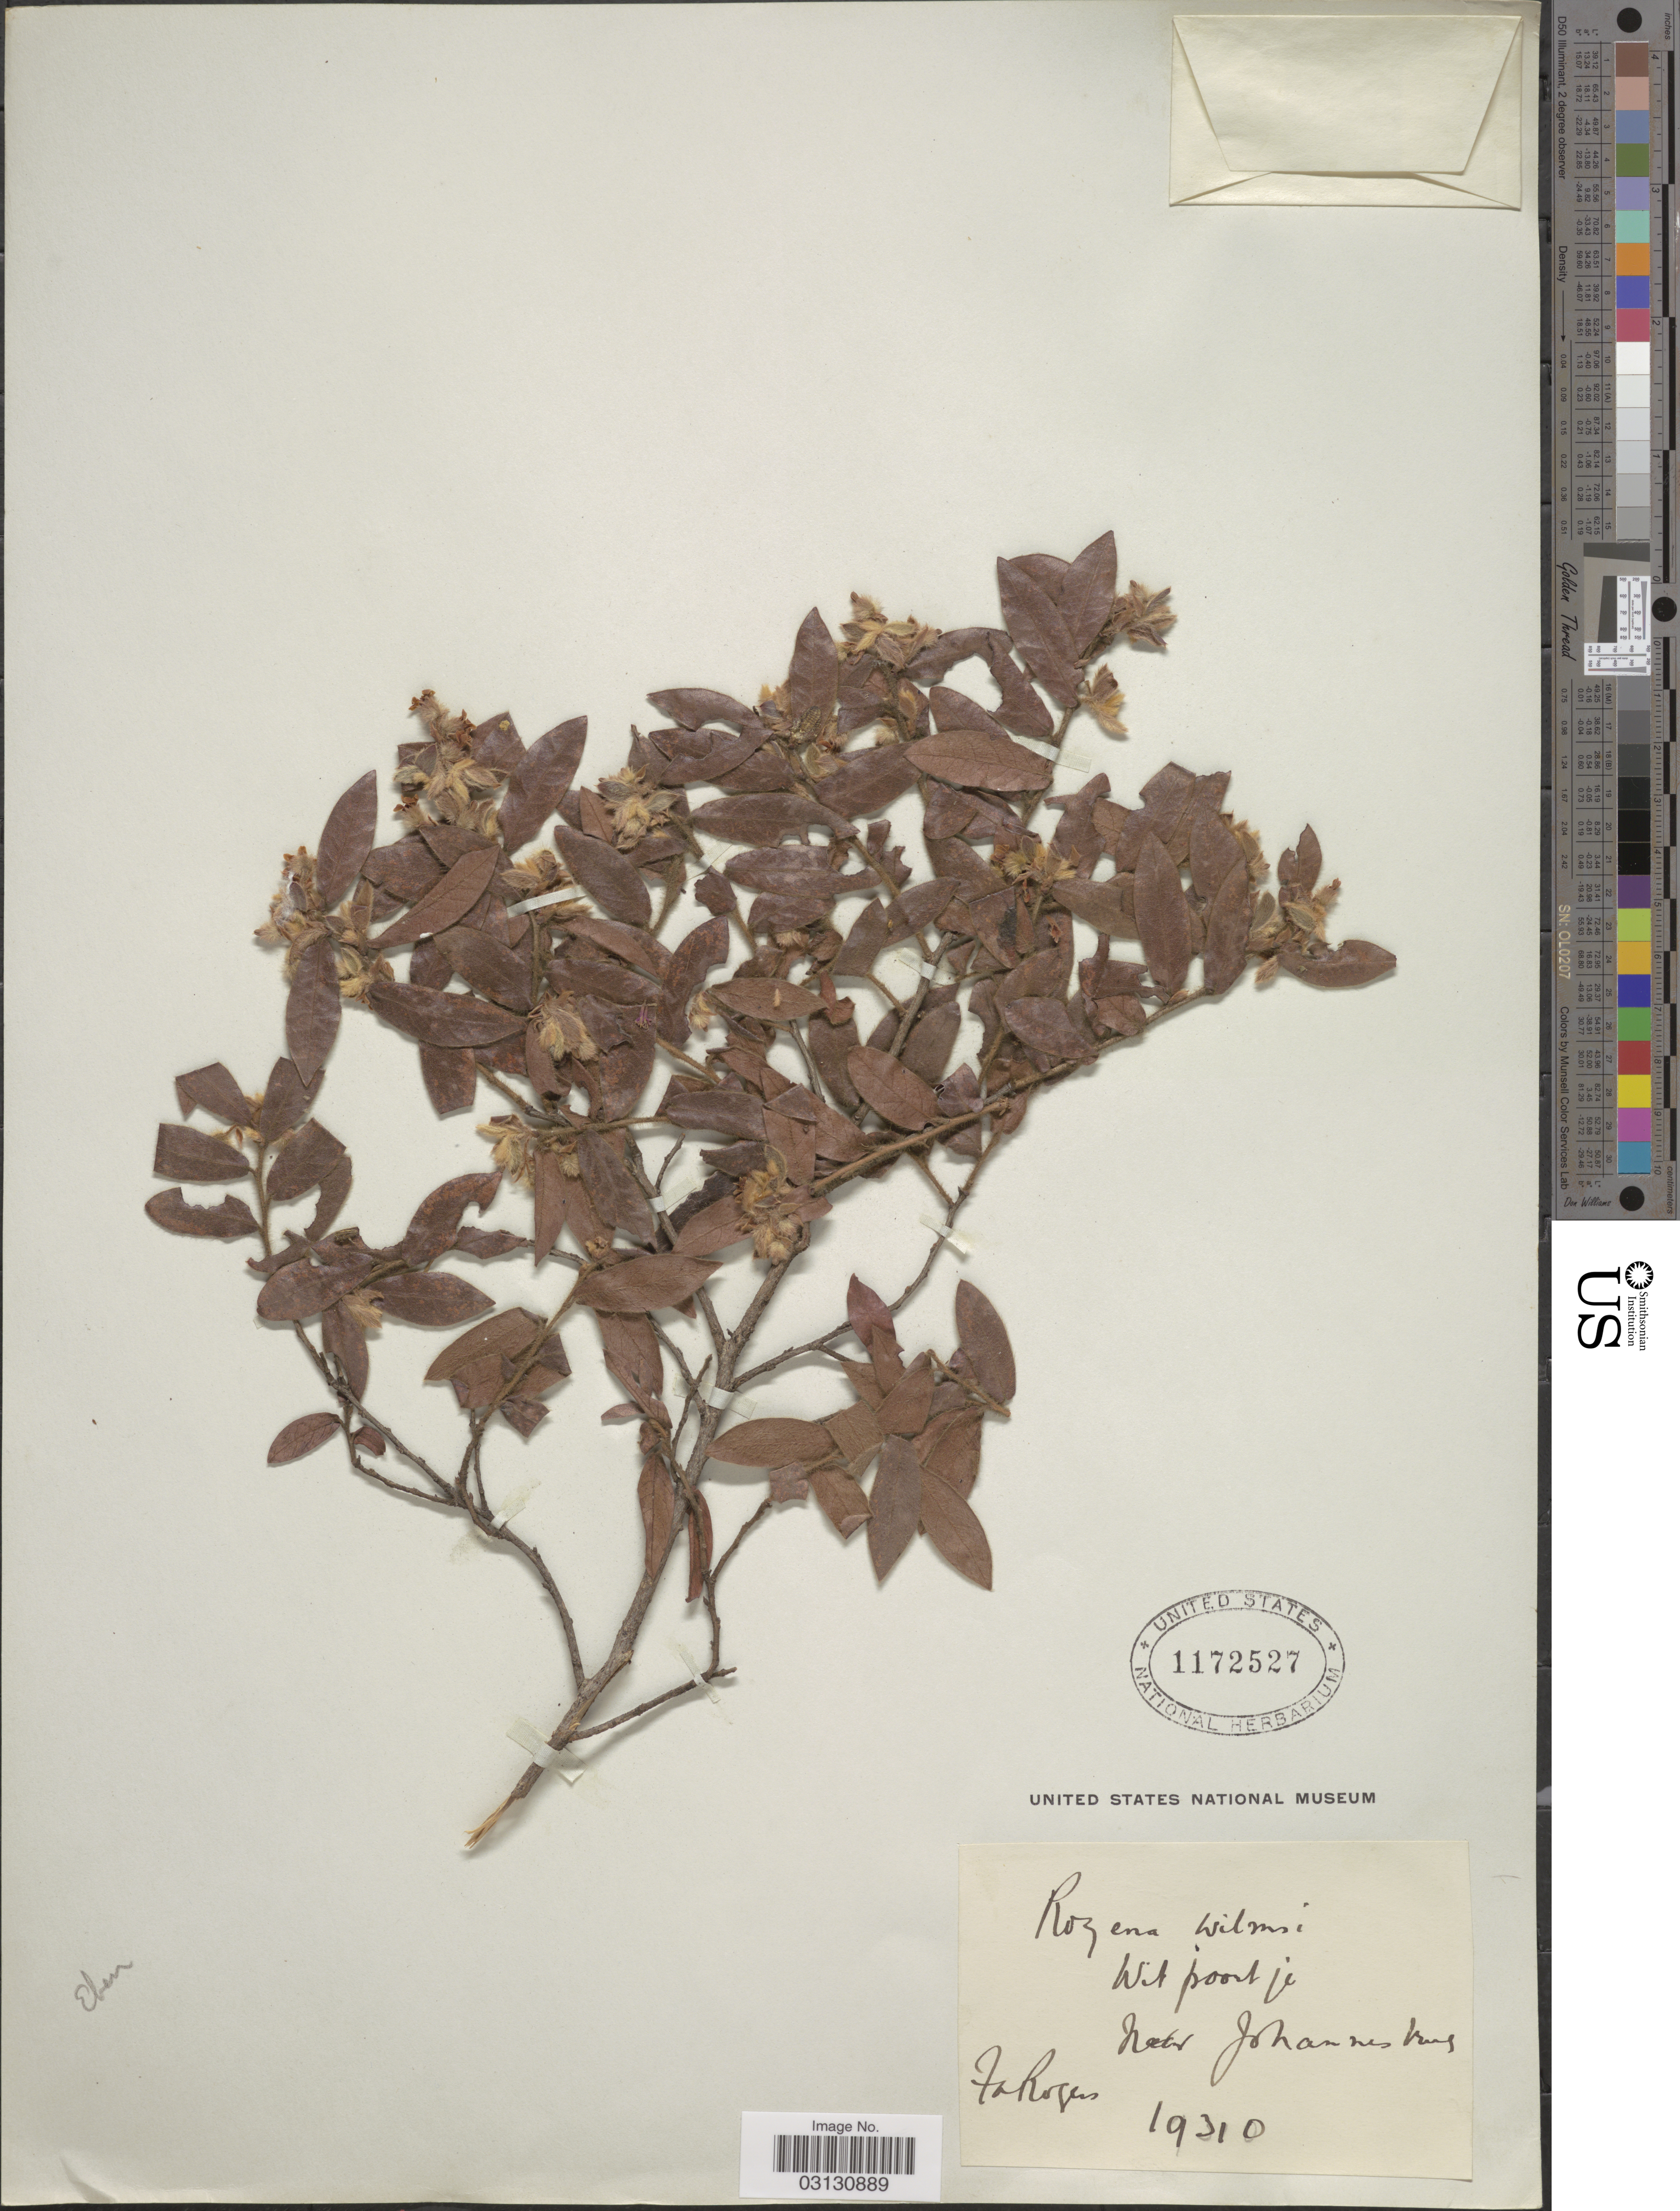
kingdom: Plantae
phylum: Tracheophyta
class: Magnoliopsida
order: Ericales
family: Ebenaceae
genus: Royena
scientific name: Royena wilmsii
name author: Gürke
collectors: F. A. Rogers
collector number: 19310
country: South Africa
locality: Witpoortje, near Johannesburg.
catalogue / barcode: US 1172527